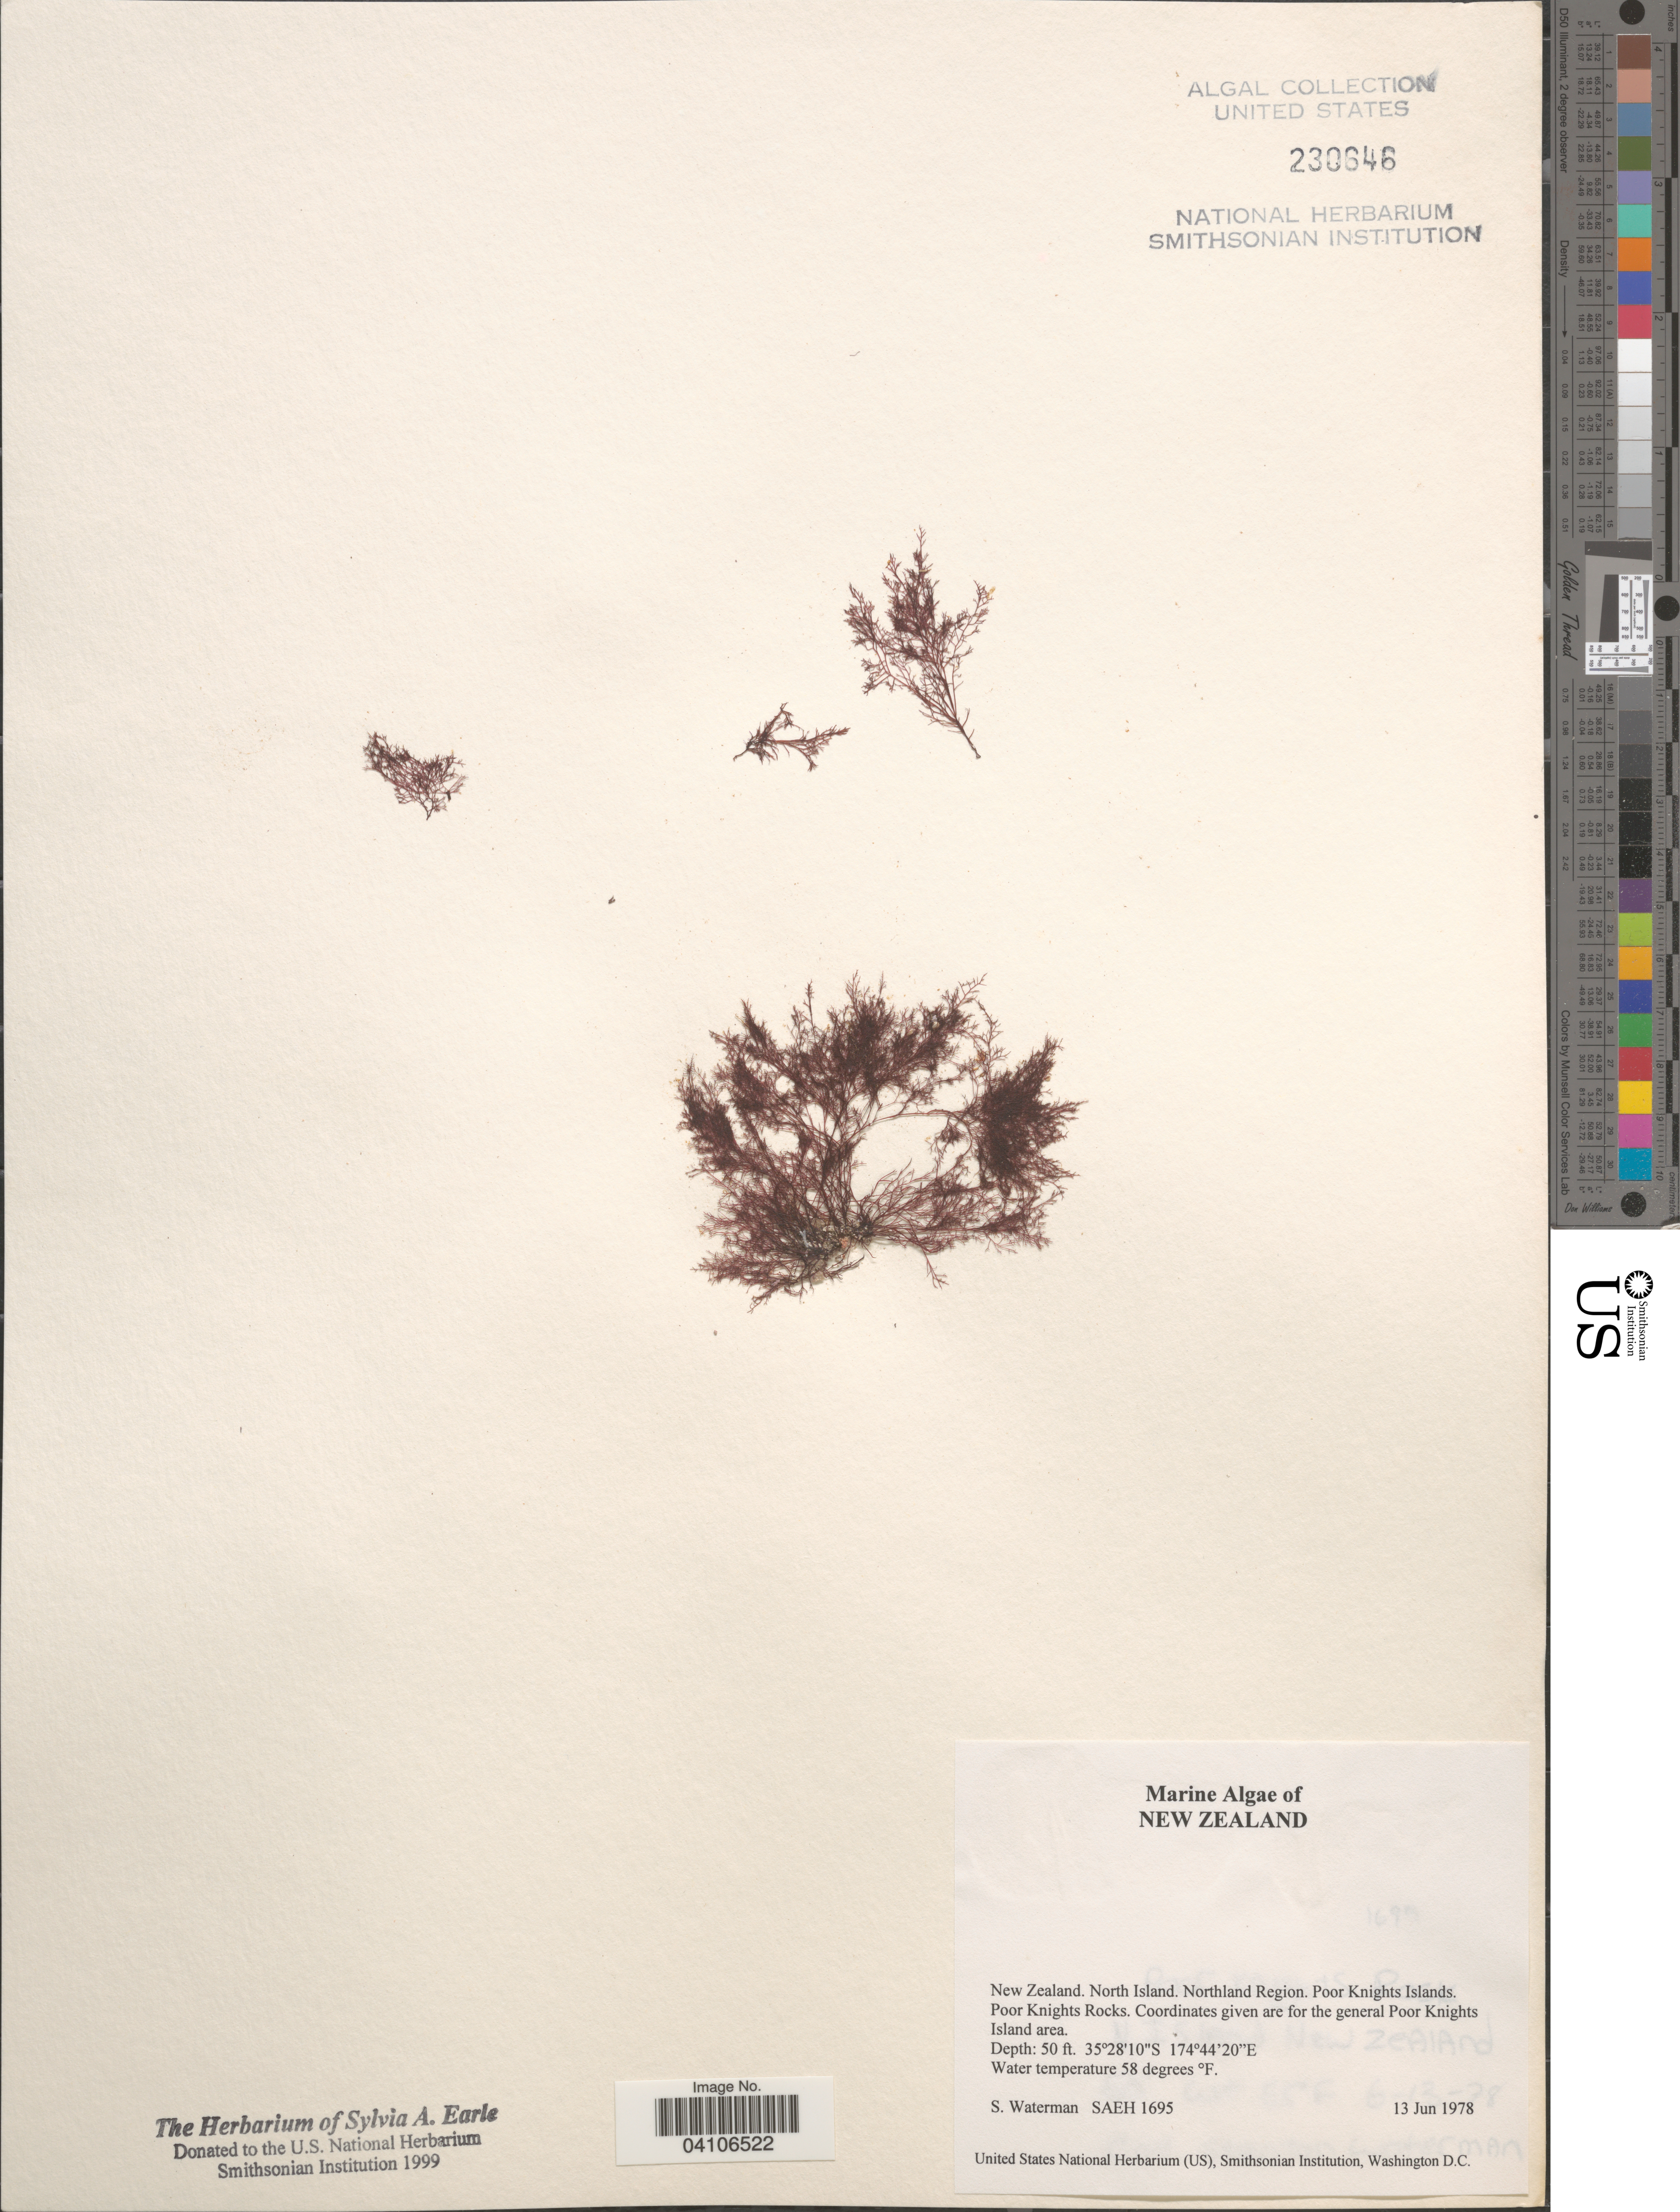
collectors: S. Waterman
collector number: SAEH 1695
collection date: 1978-06-13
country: New Zealand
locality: North Island. Northland Region. Poor Knights Islands. Poor Knights Rocks. Coordinates given are for the general Poor Knights Island area [unsure placement].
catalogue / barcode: US 230646